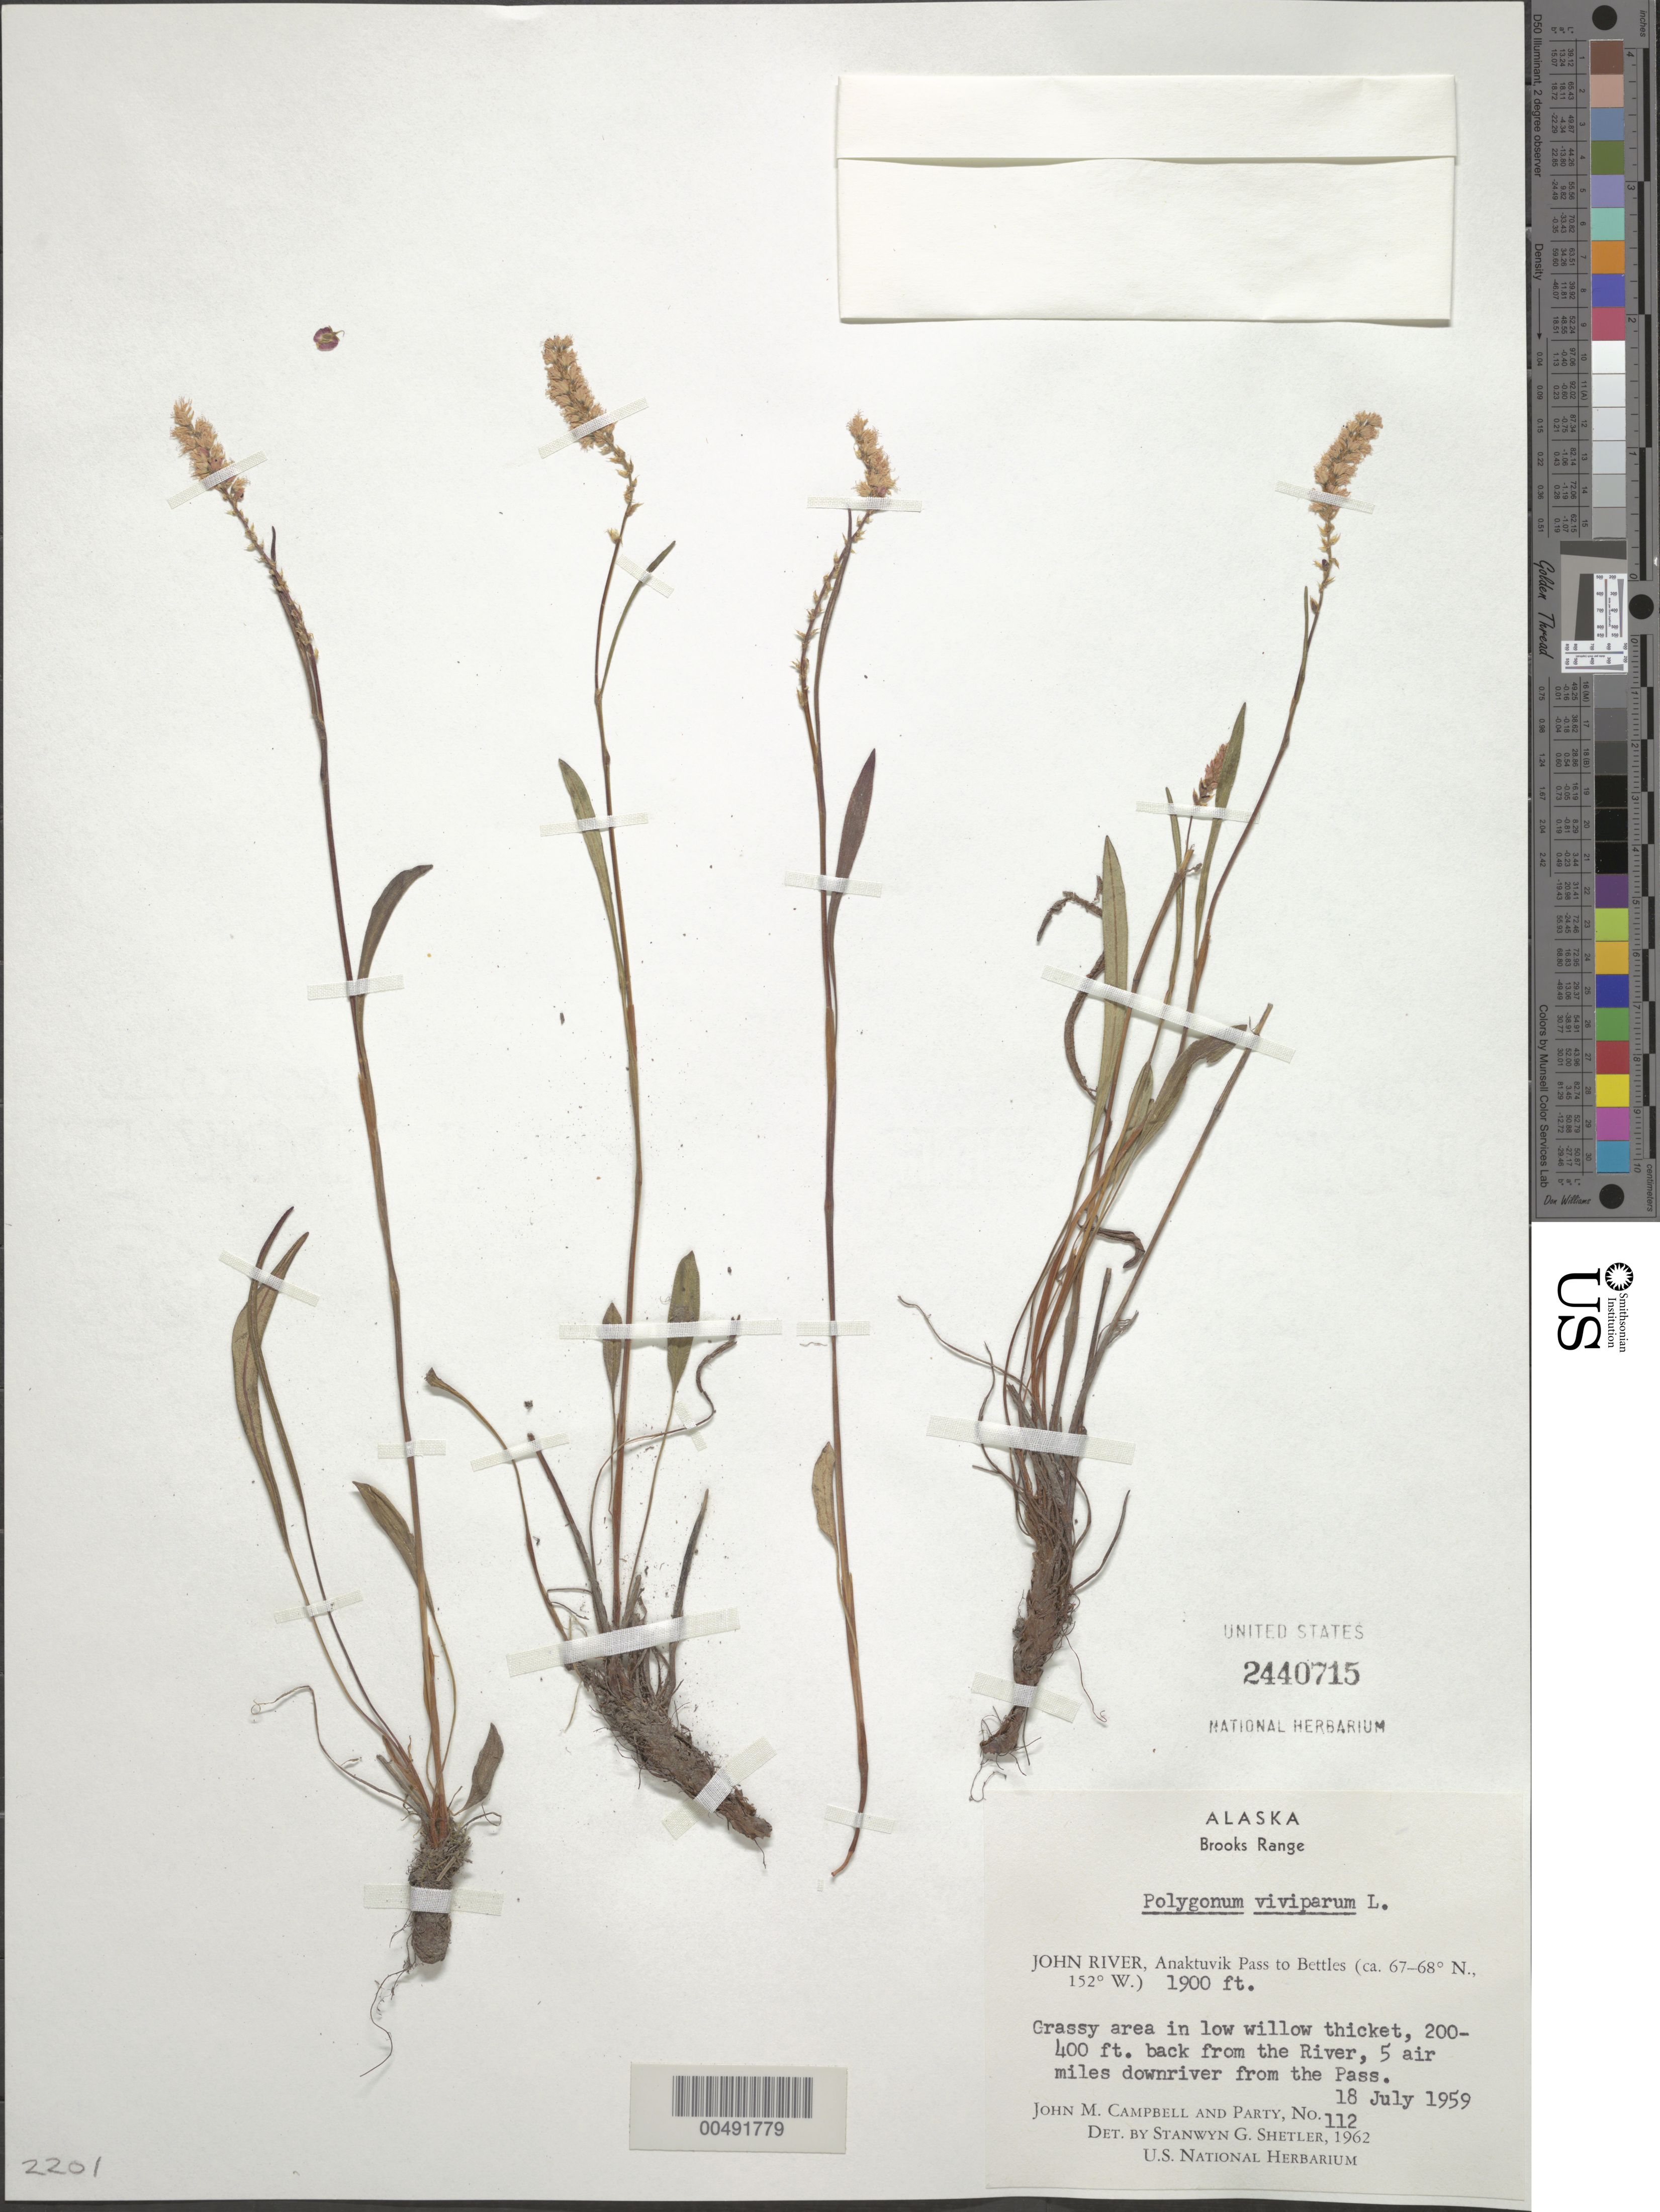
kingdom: Plantae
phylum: Tracheophyta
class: Magnoliopsida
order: Caryophyllales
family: Polygonaceae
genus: Bistorta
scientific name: Bistorta vivipara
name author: (L.) Delarbre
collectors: J. M. Campbell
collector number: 112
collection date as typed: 18 Jul 1959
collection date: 1959-07-18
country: United States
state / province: Alaska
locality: Brooks Range, John River, 5 mi. downriver from Anaktuvuk Pass to Bettles (lat/long recorded as: lat=::: long=152:0:0:W)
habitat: grassy area in low willow thicket, 200-400 ft. back from river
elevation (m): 579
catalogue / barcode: US 2440715